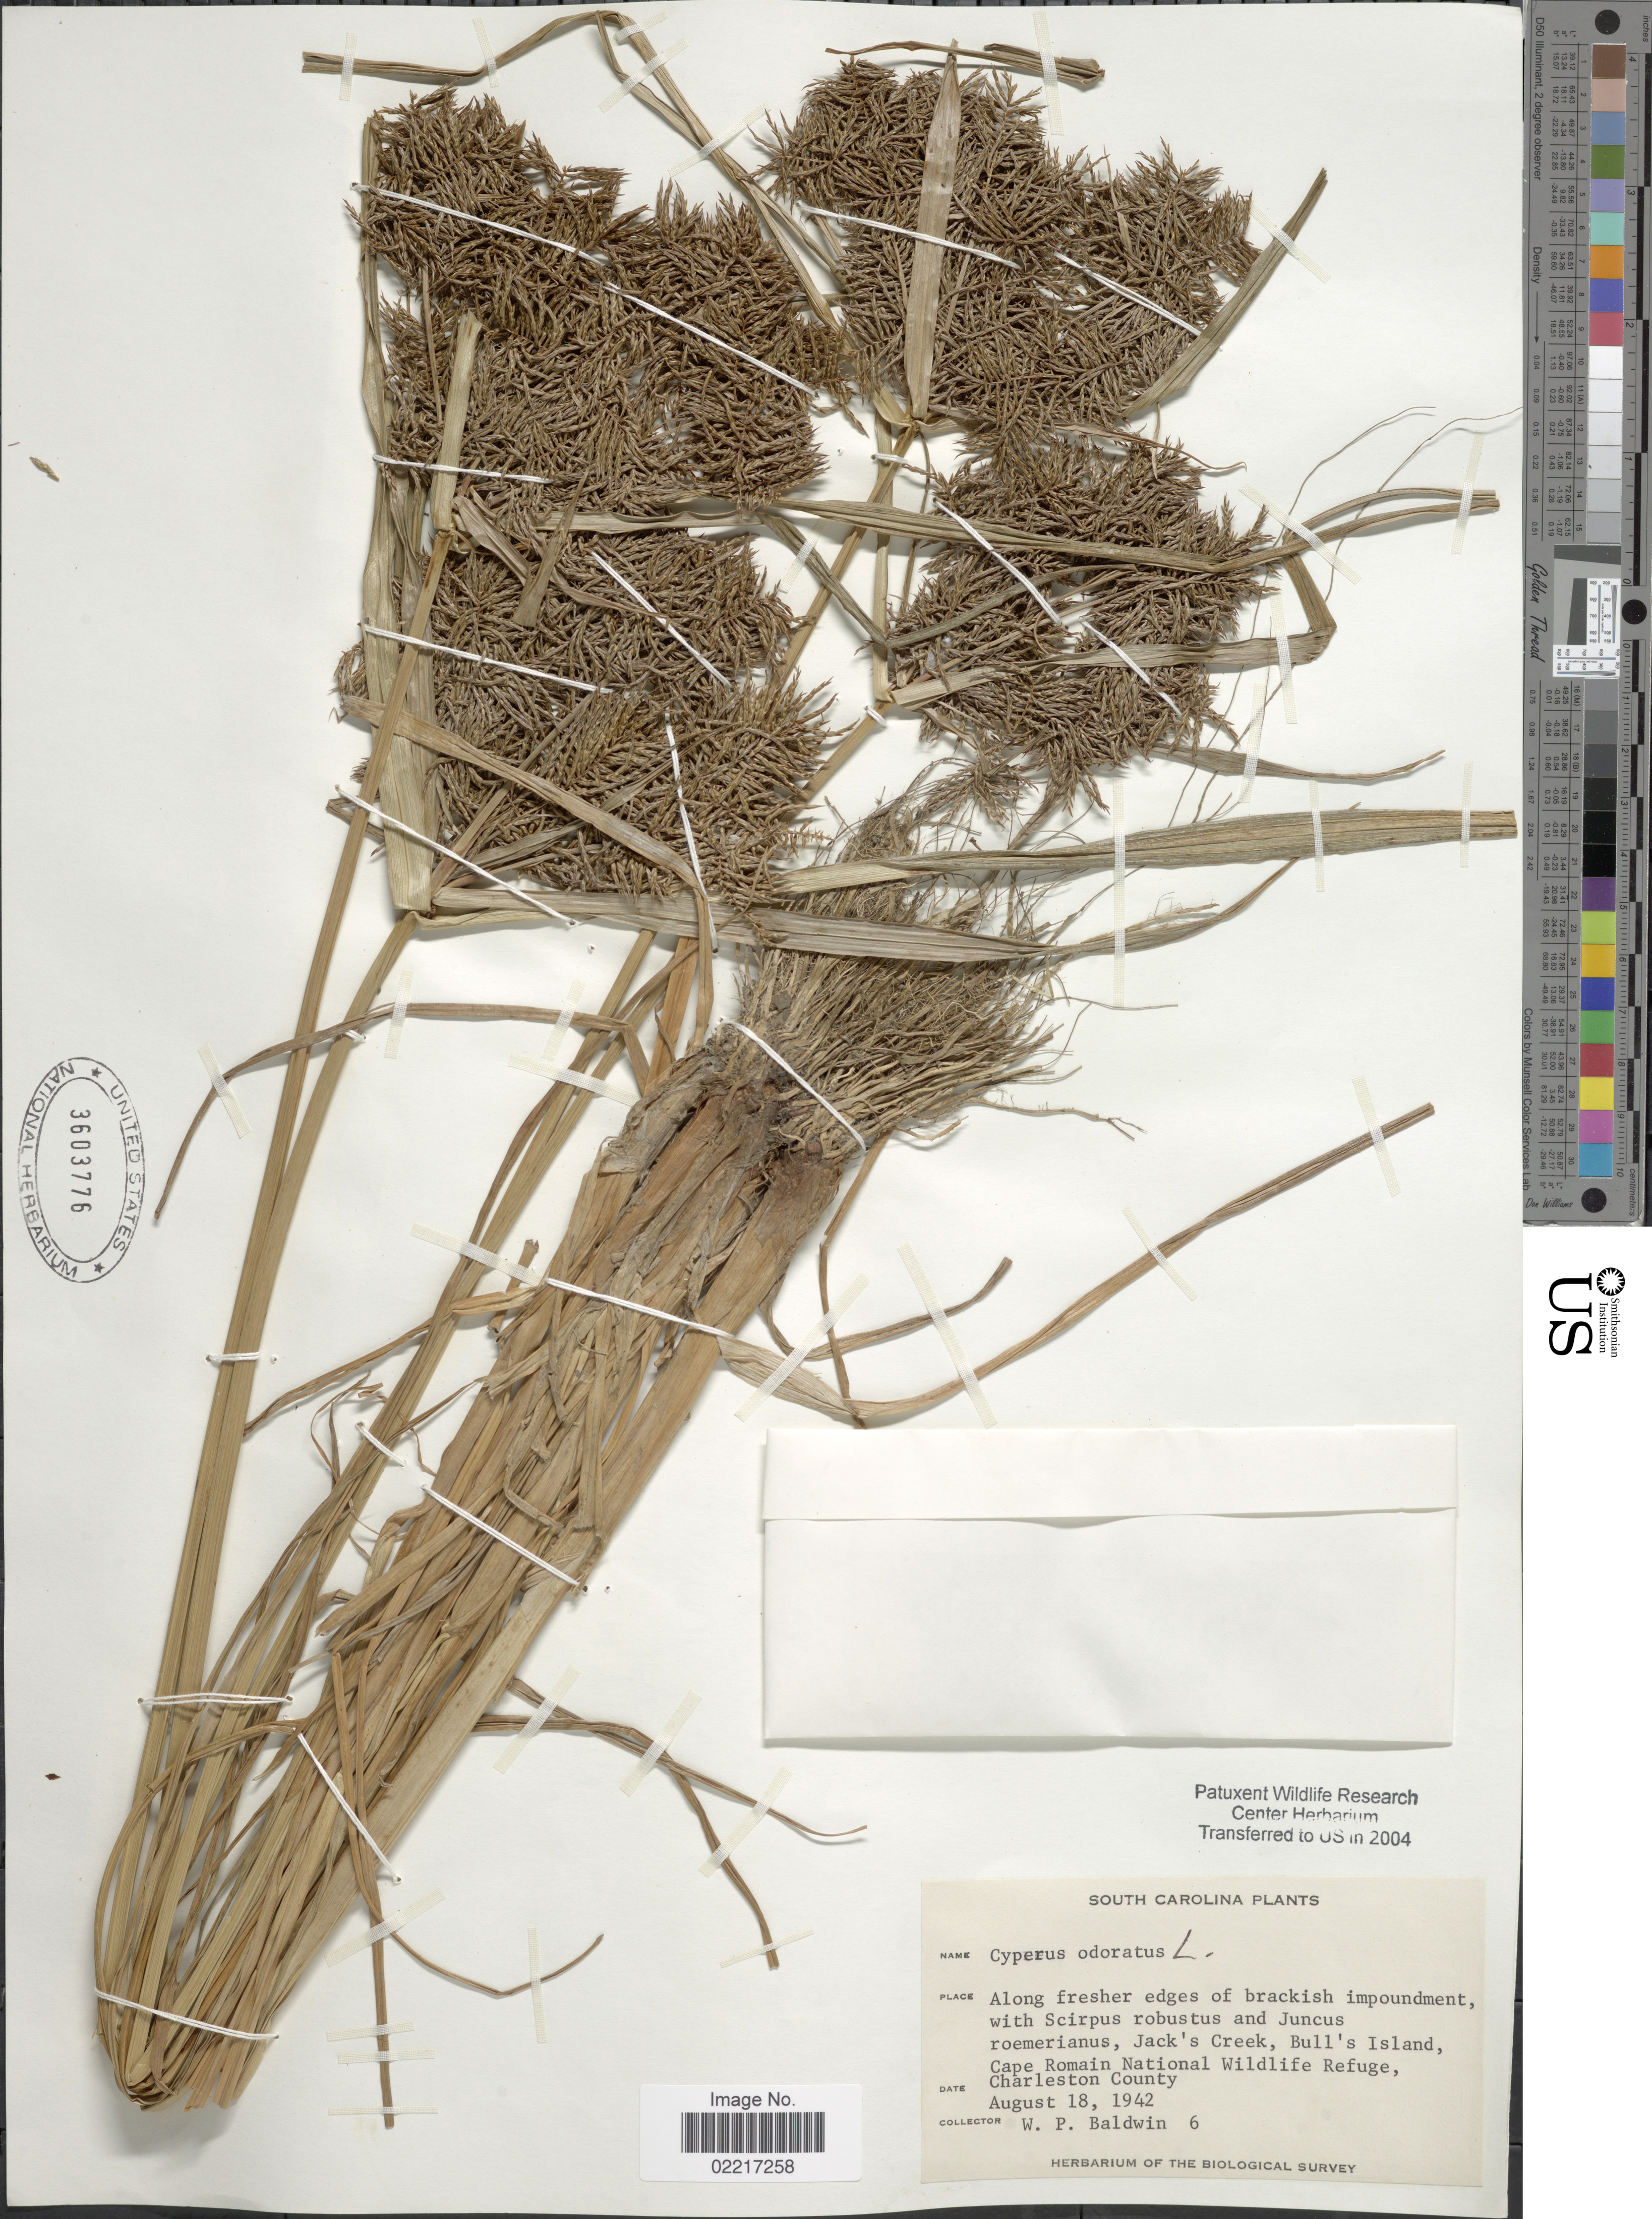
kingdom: Plantae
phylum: Tracheophyta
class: Liliopsida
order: Poales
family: Cyperaceae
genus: Cyperus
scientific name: Cyperus odoratus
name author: L.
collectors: W. Baldwin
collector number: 6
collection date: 1942-08-18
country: United States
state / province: South Carolina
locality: Jack's Creek, Bull's Island, Cape Romain National Wildlife Refuge, Charleston County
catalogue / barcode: US 3603776